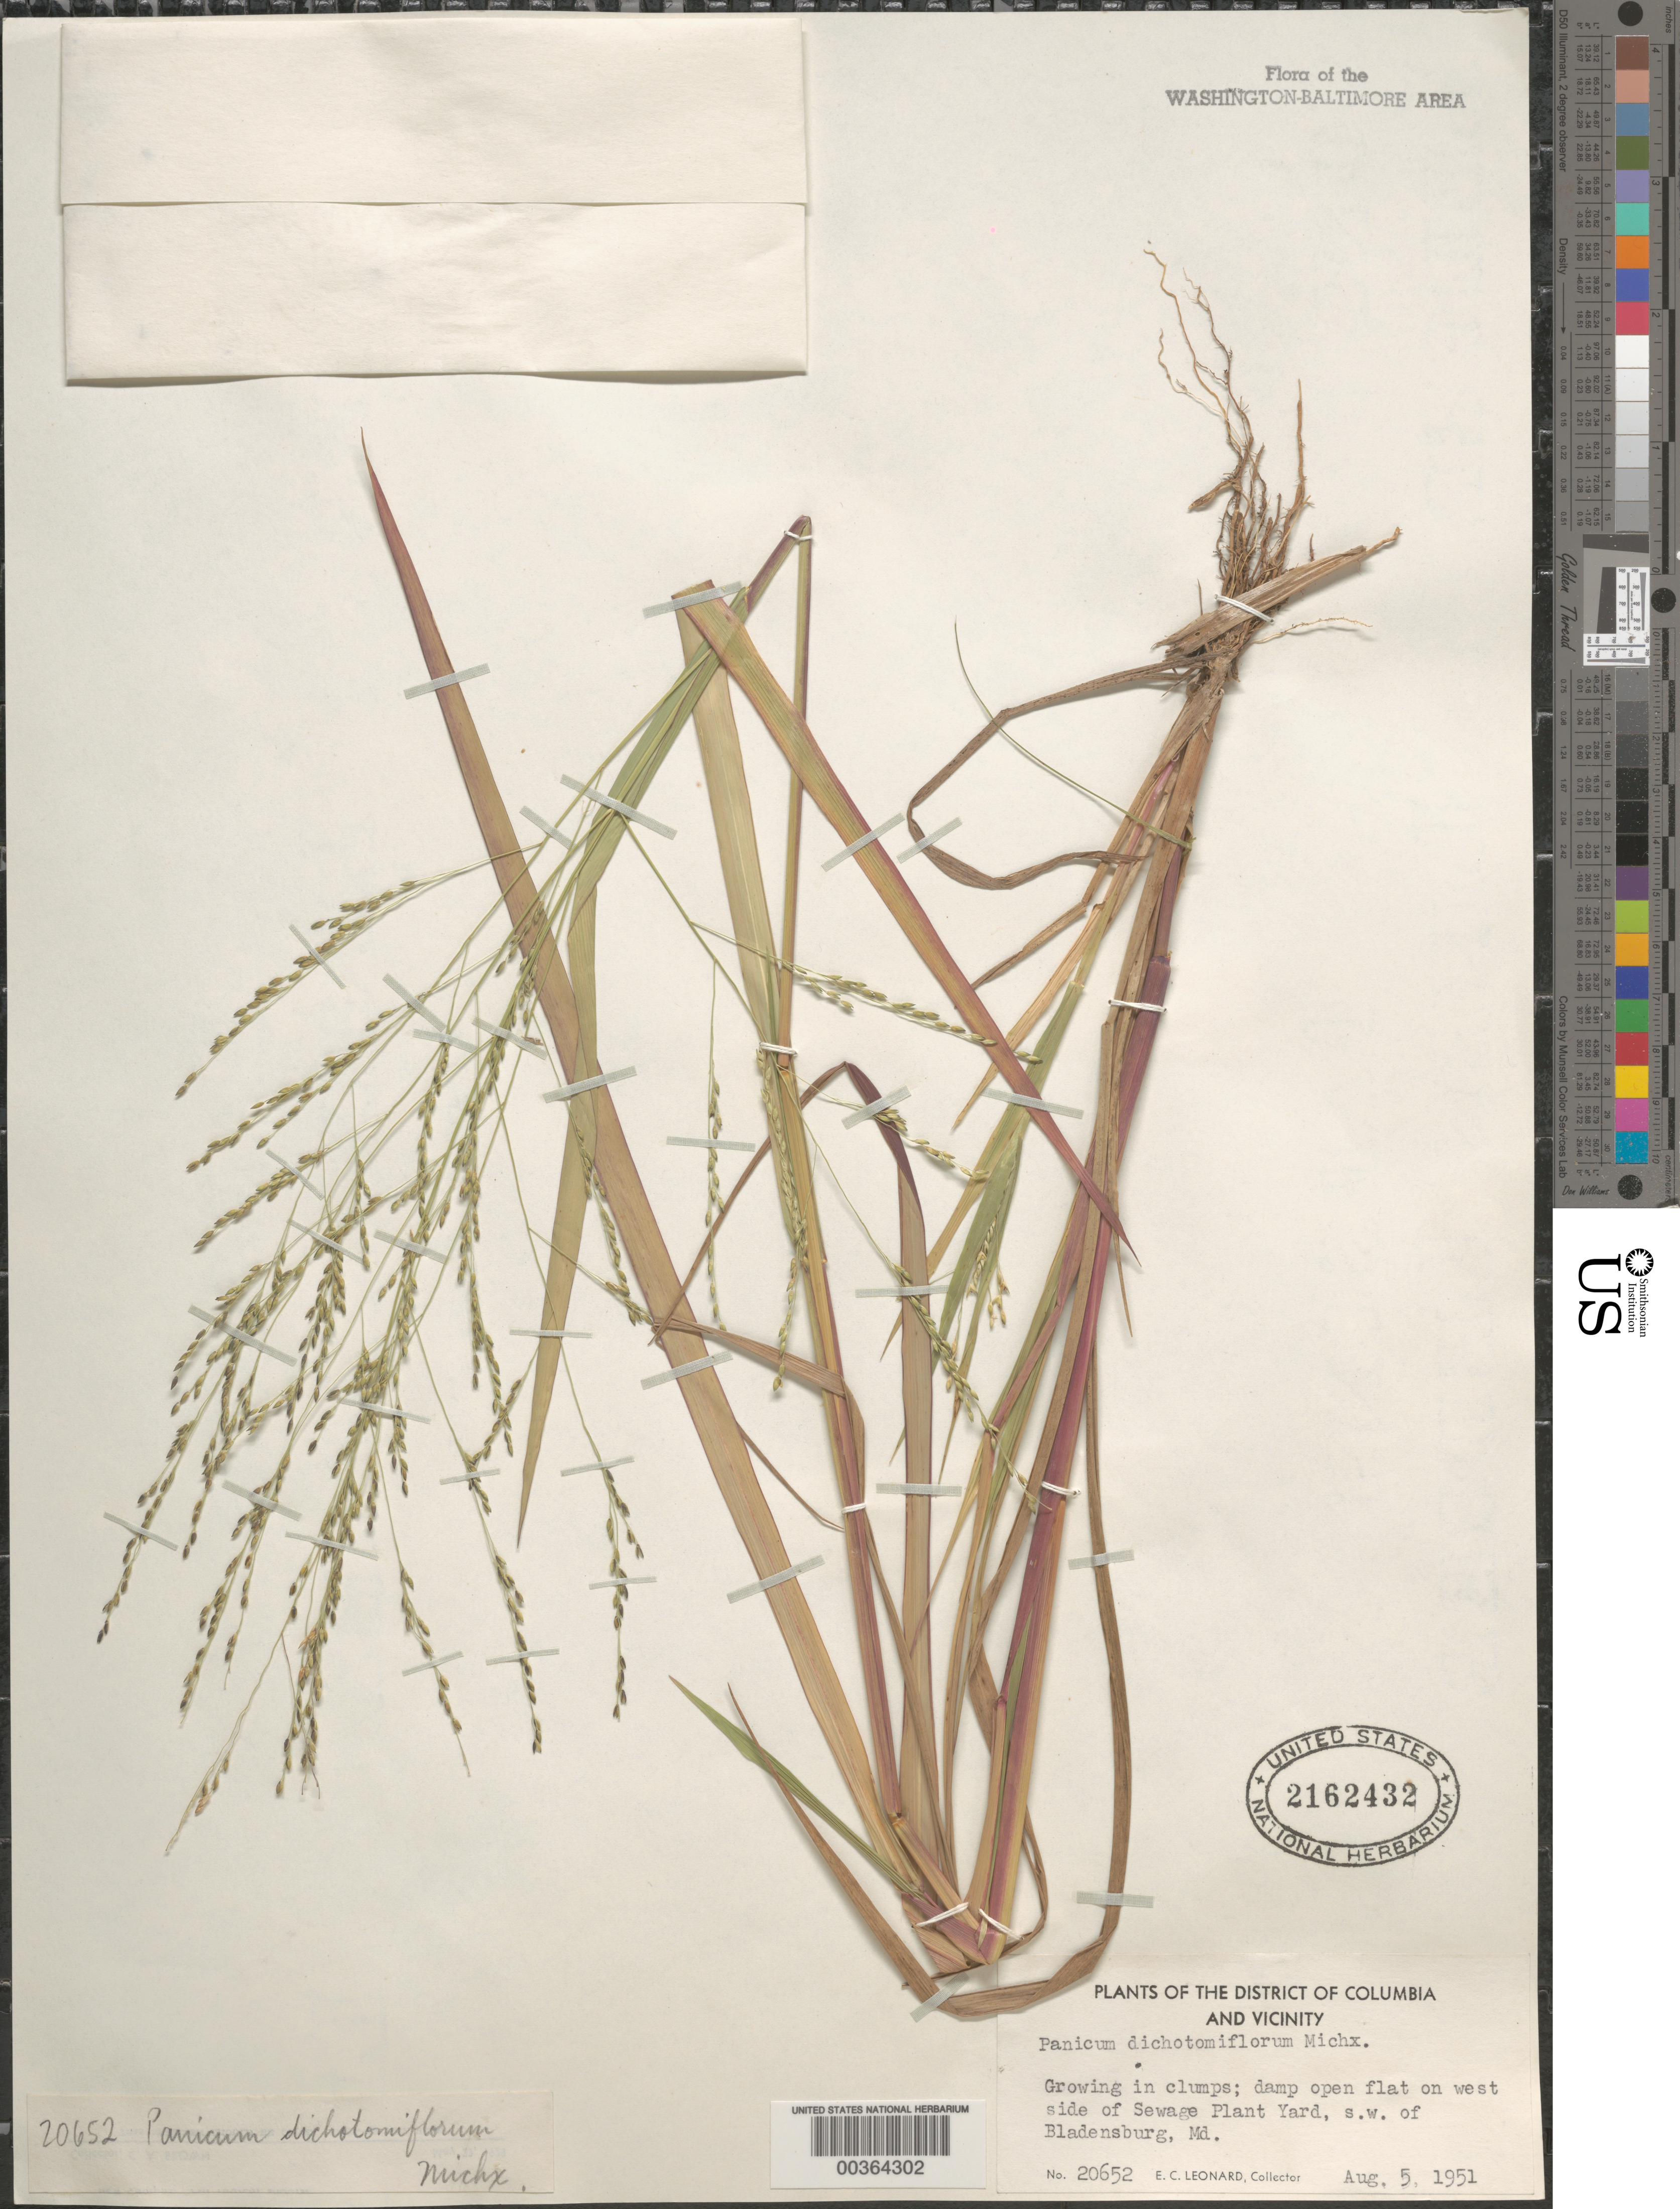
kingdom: Plantae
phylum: Tracheophyta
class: Liliopsida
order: Poales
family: Poaceae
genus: Panicum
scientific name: Panicum dichotomiflorum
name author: Michx.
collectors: E. C. Leonard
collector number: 20652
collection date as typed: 05 Aug 1951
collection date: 1951-08-05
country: United States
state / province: Maryland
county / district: Prince George's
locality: Bladensburg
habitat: Damp open flat on w side of sewage plant yard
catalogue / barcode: US 2162432